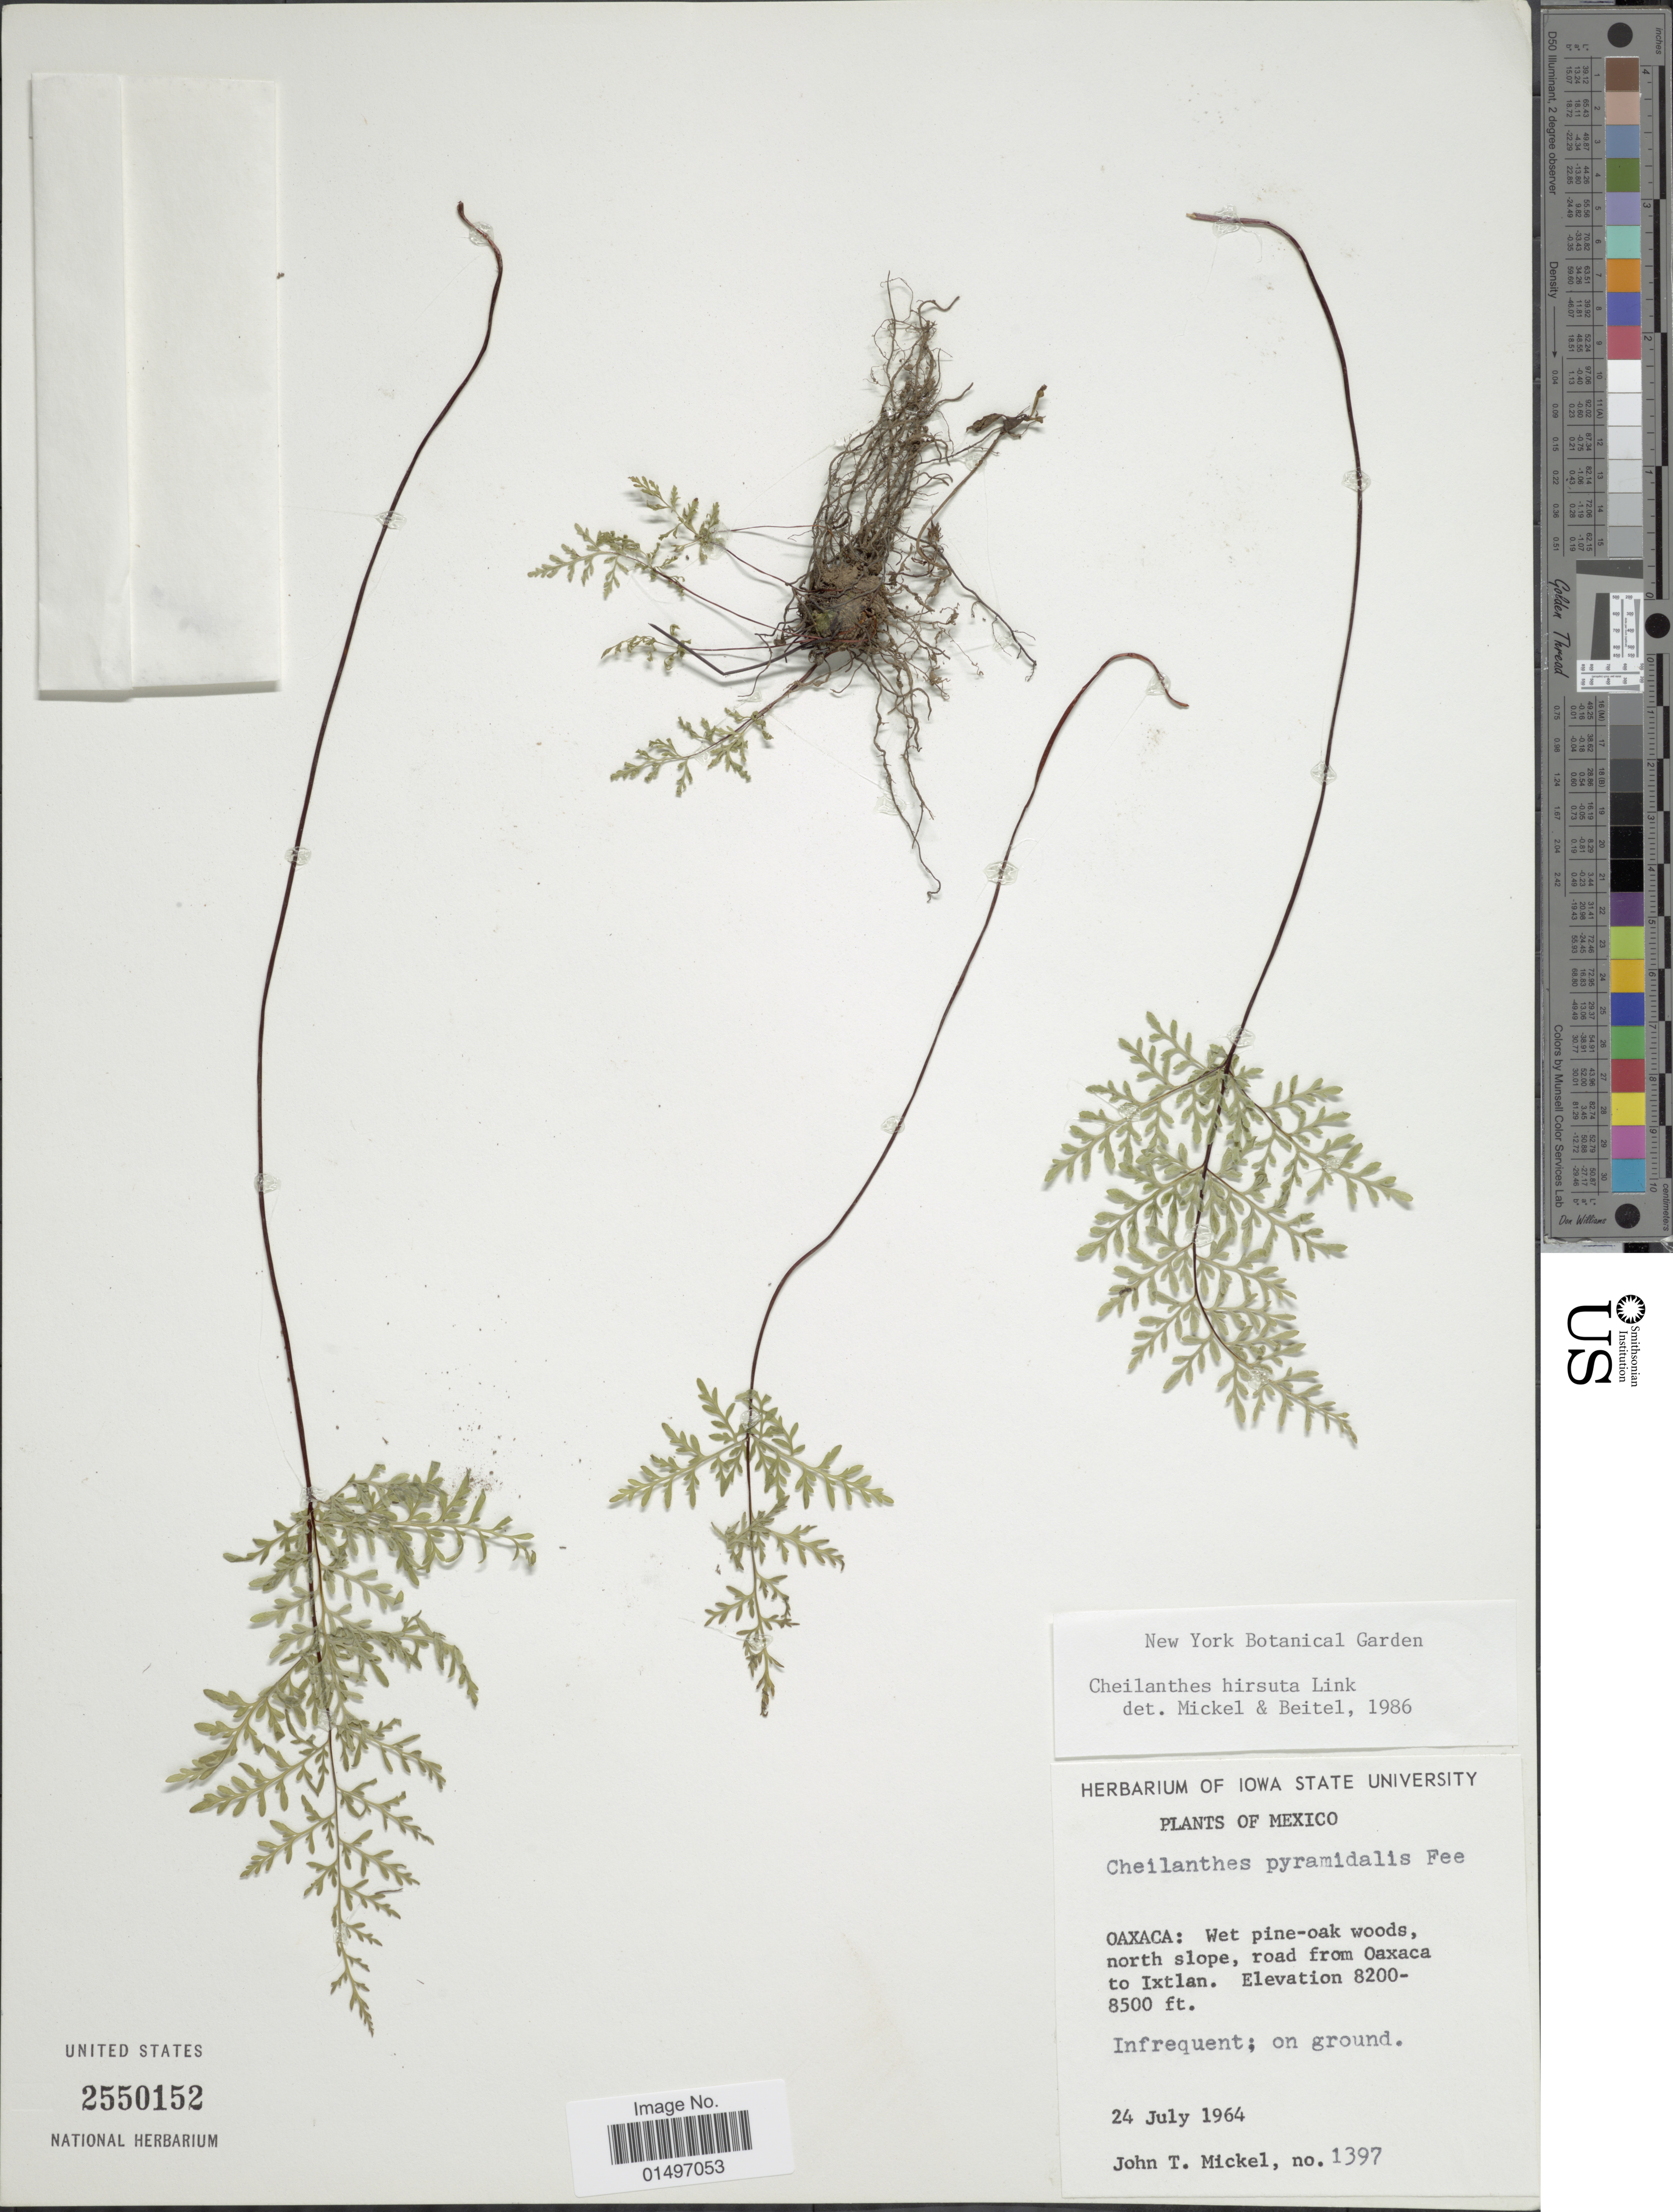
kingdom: Plantae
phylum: Tracheophyta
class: Polypodiopsida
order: Polypodiales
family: Pteridaceae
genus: Gaga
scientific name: Gaga hirsuta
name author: (Link) Fay W. Li & Windham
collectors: J. T. Mickel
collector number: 1397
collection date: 1964-07-24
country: Mexico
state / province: Oaxaca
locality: Mexico, Wet pine-oak woods, north slope, road from Oaxaca toIxtlan.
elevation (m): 2499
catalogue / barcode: US 2550152